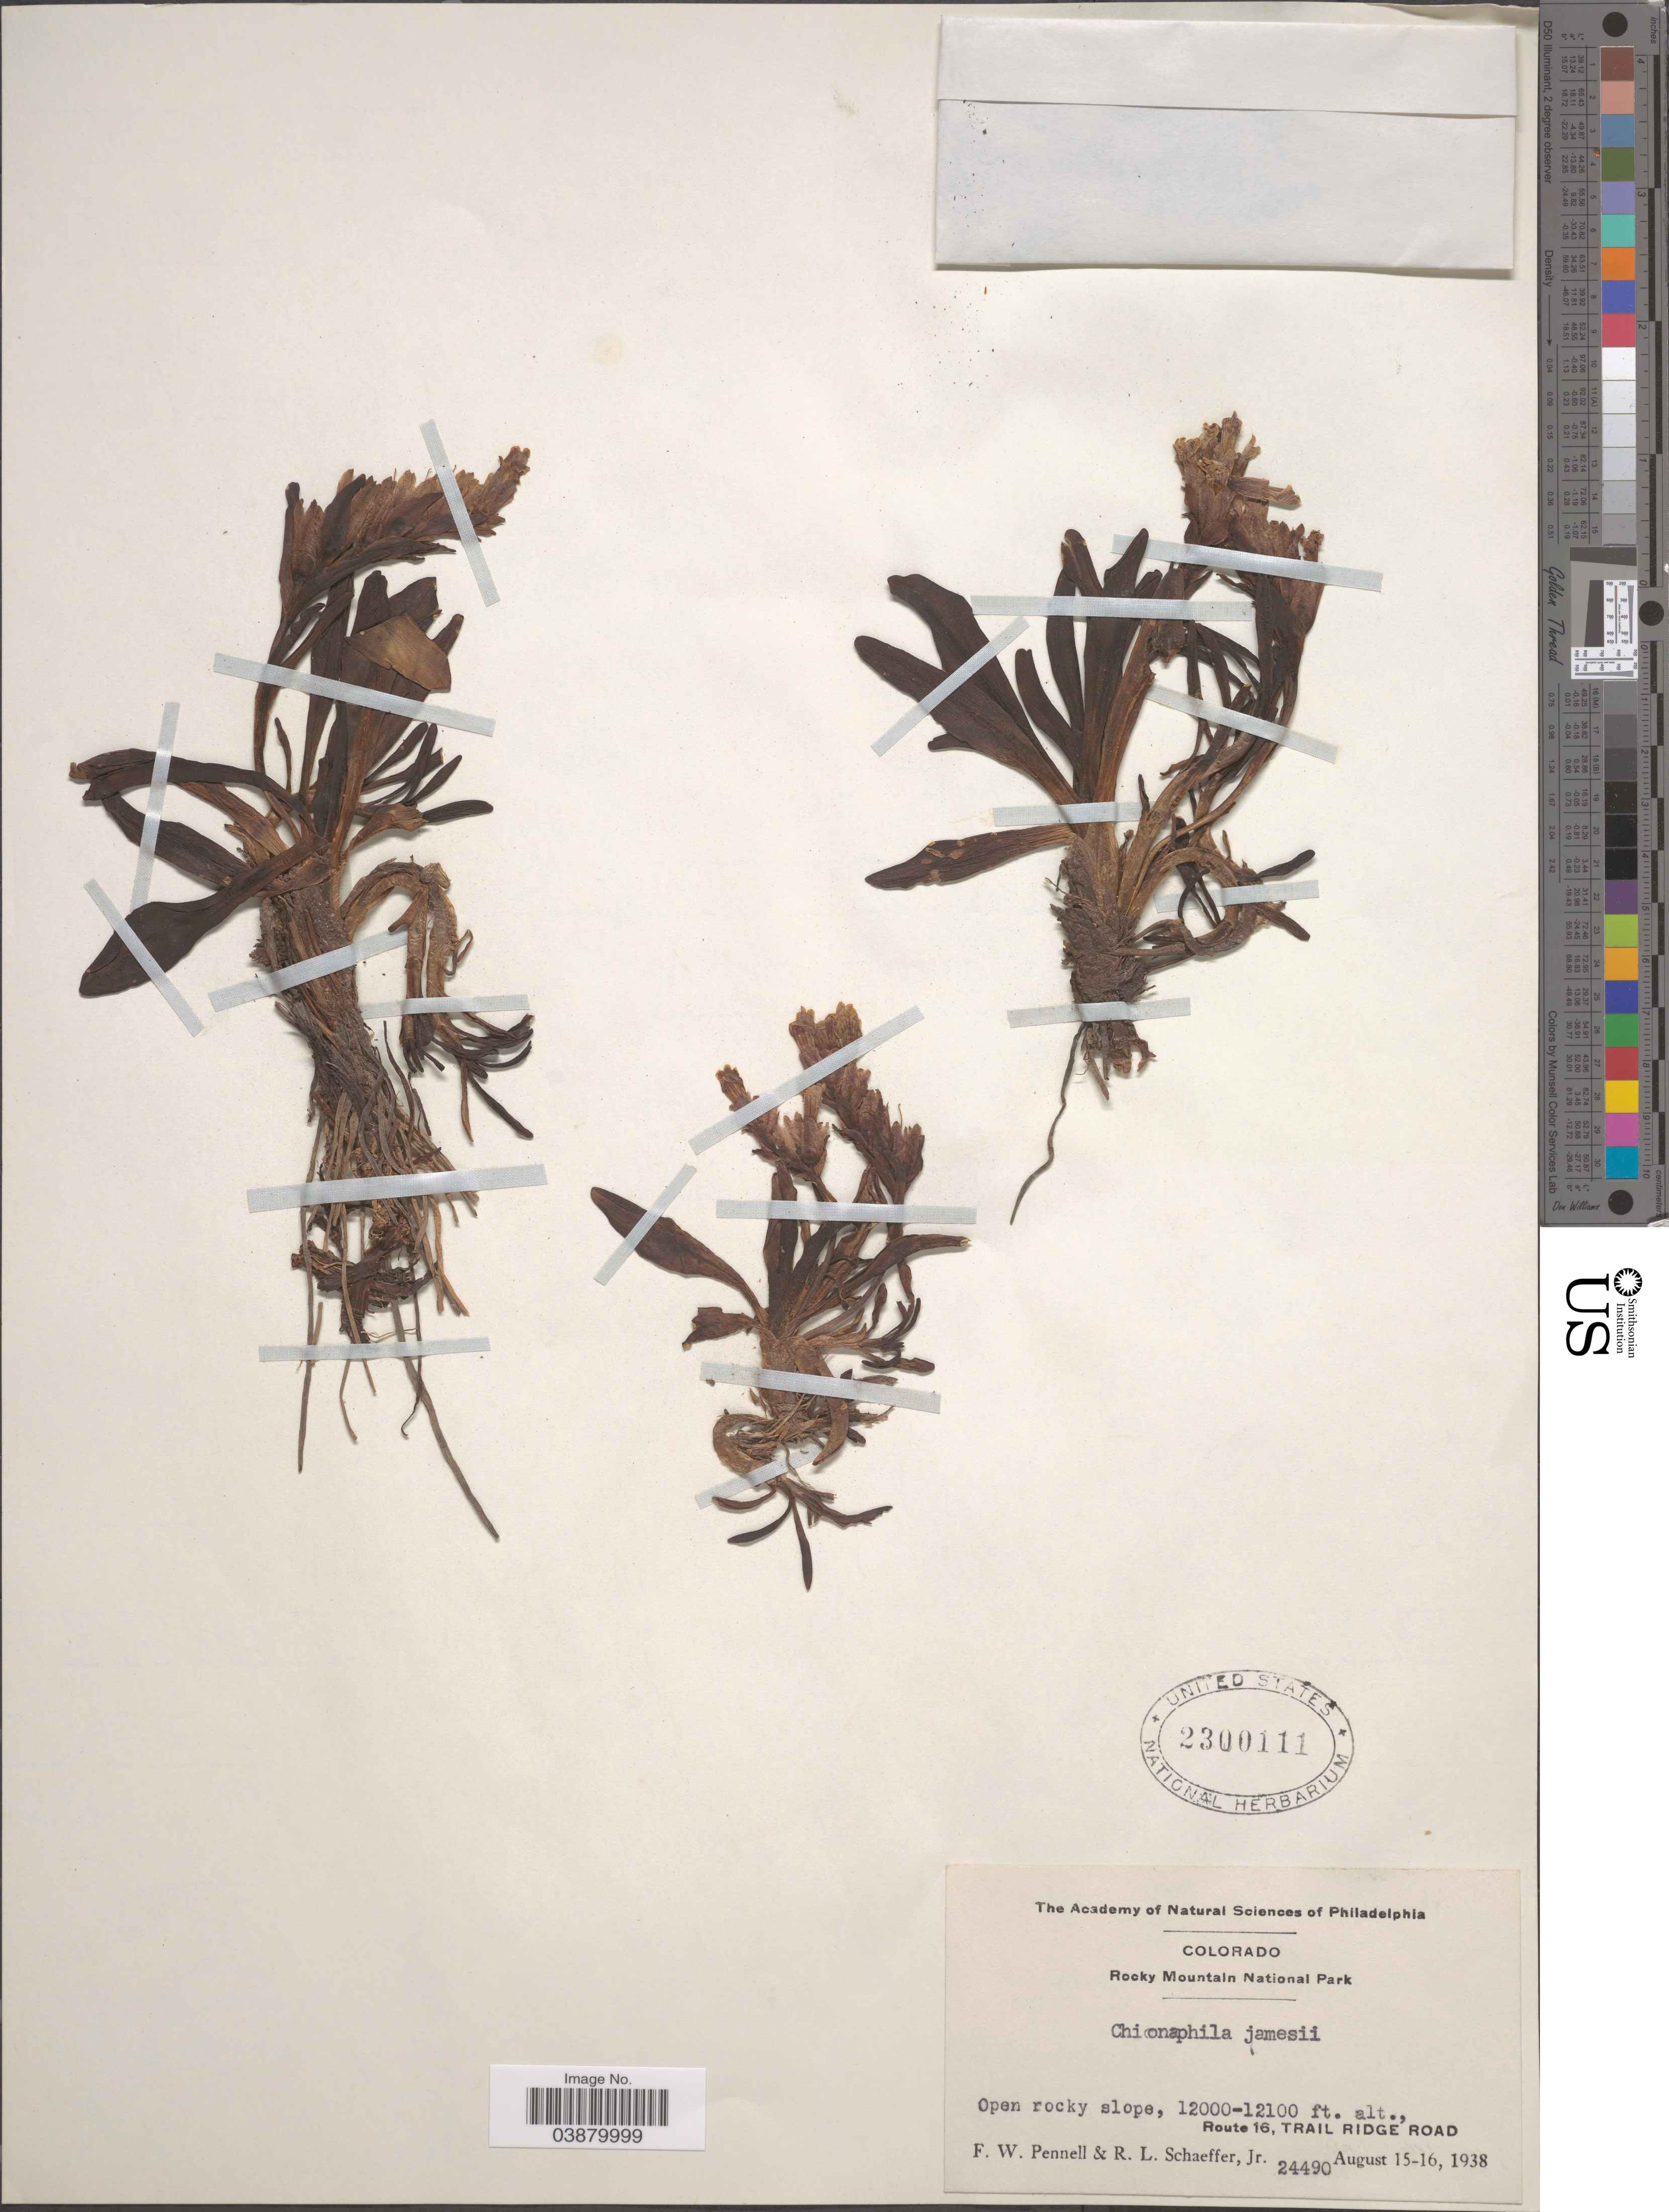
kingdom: Plantae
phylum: Tracheophyta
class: Magnoliopsida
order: Lamiales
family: Plantaginaceae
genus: Chionophila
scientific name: Chionophila jamesii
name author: Benth.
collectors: F. W. Pennell & R. L. Schaeffer Jr.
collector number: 24490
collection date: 1938-08-15/1938-08-16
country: United States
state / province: Colorado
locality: Rocky Mountain National Park. Open rocky slope, Route 16, Trail Ridge Road.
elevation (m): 3658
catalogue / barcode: US 2300111